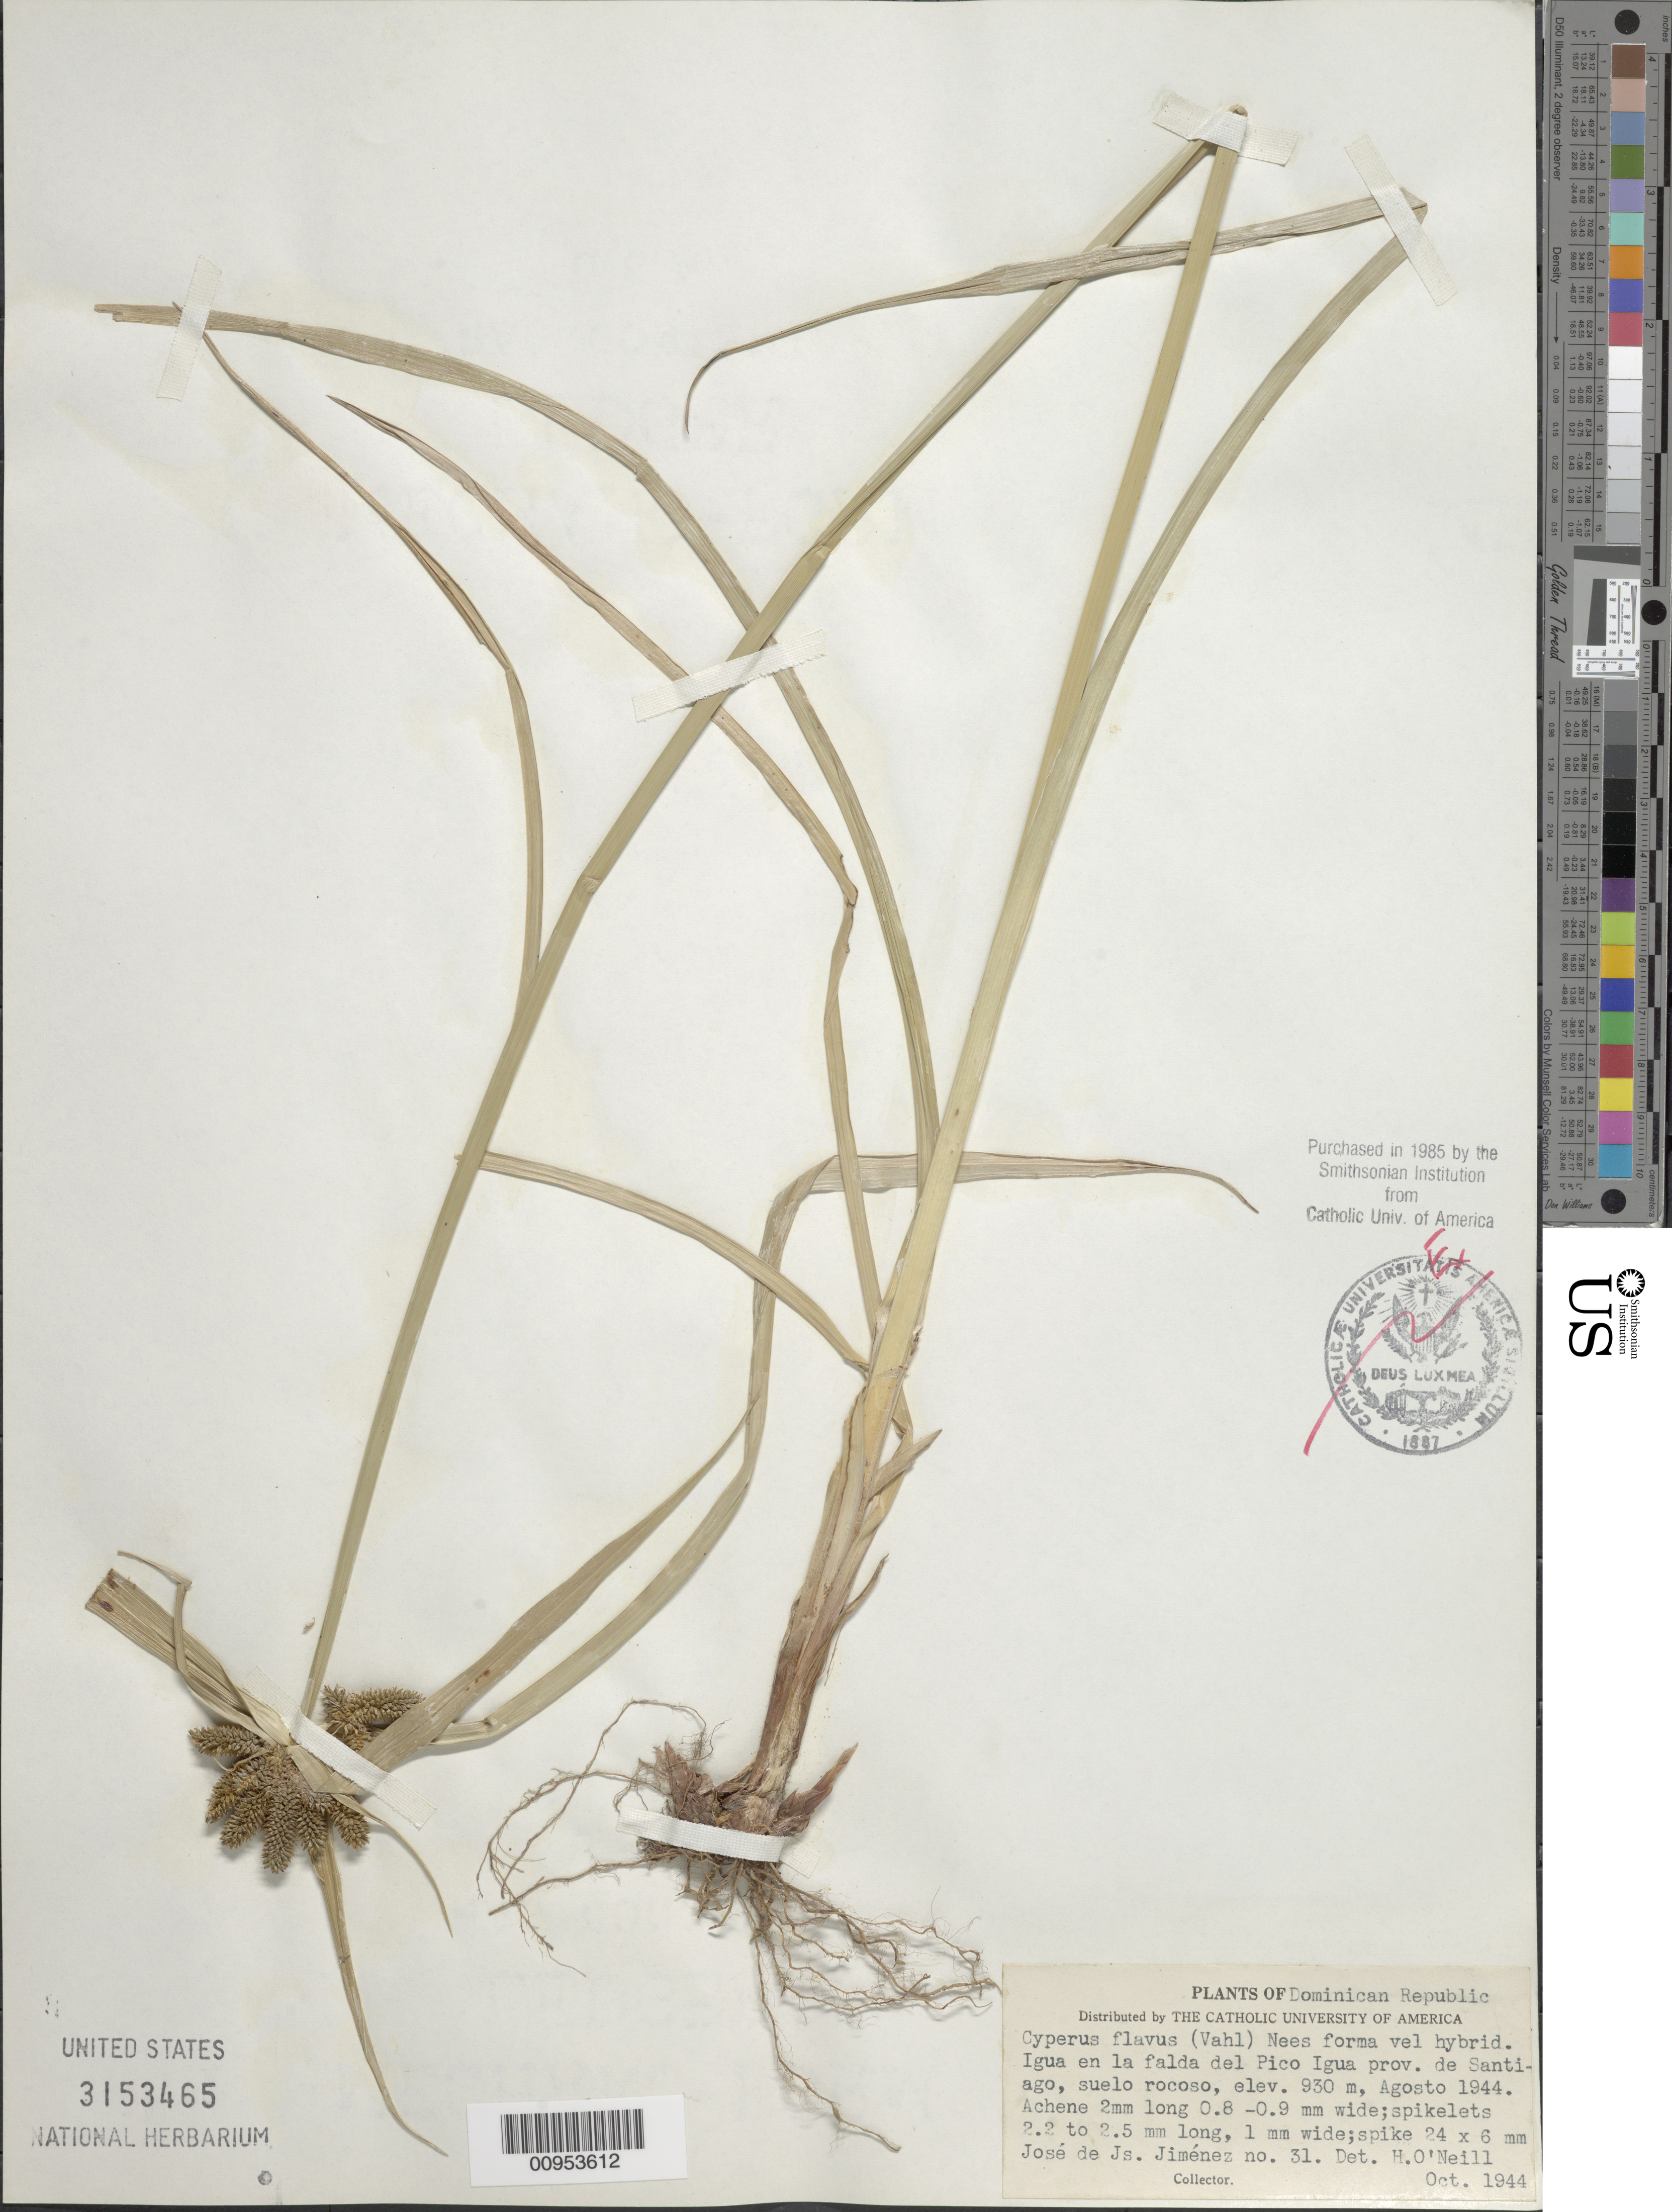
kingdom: Plantae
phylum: Tracheophyta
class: Liliopsida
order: Poales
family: Cyperaceae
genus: Cyperus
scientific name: Cyperus aggregatus var. aggregatus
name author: (Willd.) Endl.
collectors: J. J. Jiménez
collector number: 31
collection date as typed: Aug 1944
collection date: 1944-08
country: Dominican Republic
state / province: Santiago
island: Hispaniola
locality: Igua en la falda del Pico Igua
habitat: Suelo rocoso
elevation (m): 930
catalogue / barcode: US 3153465